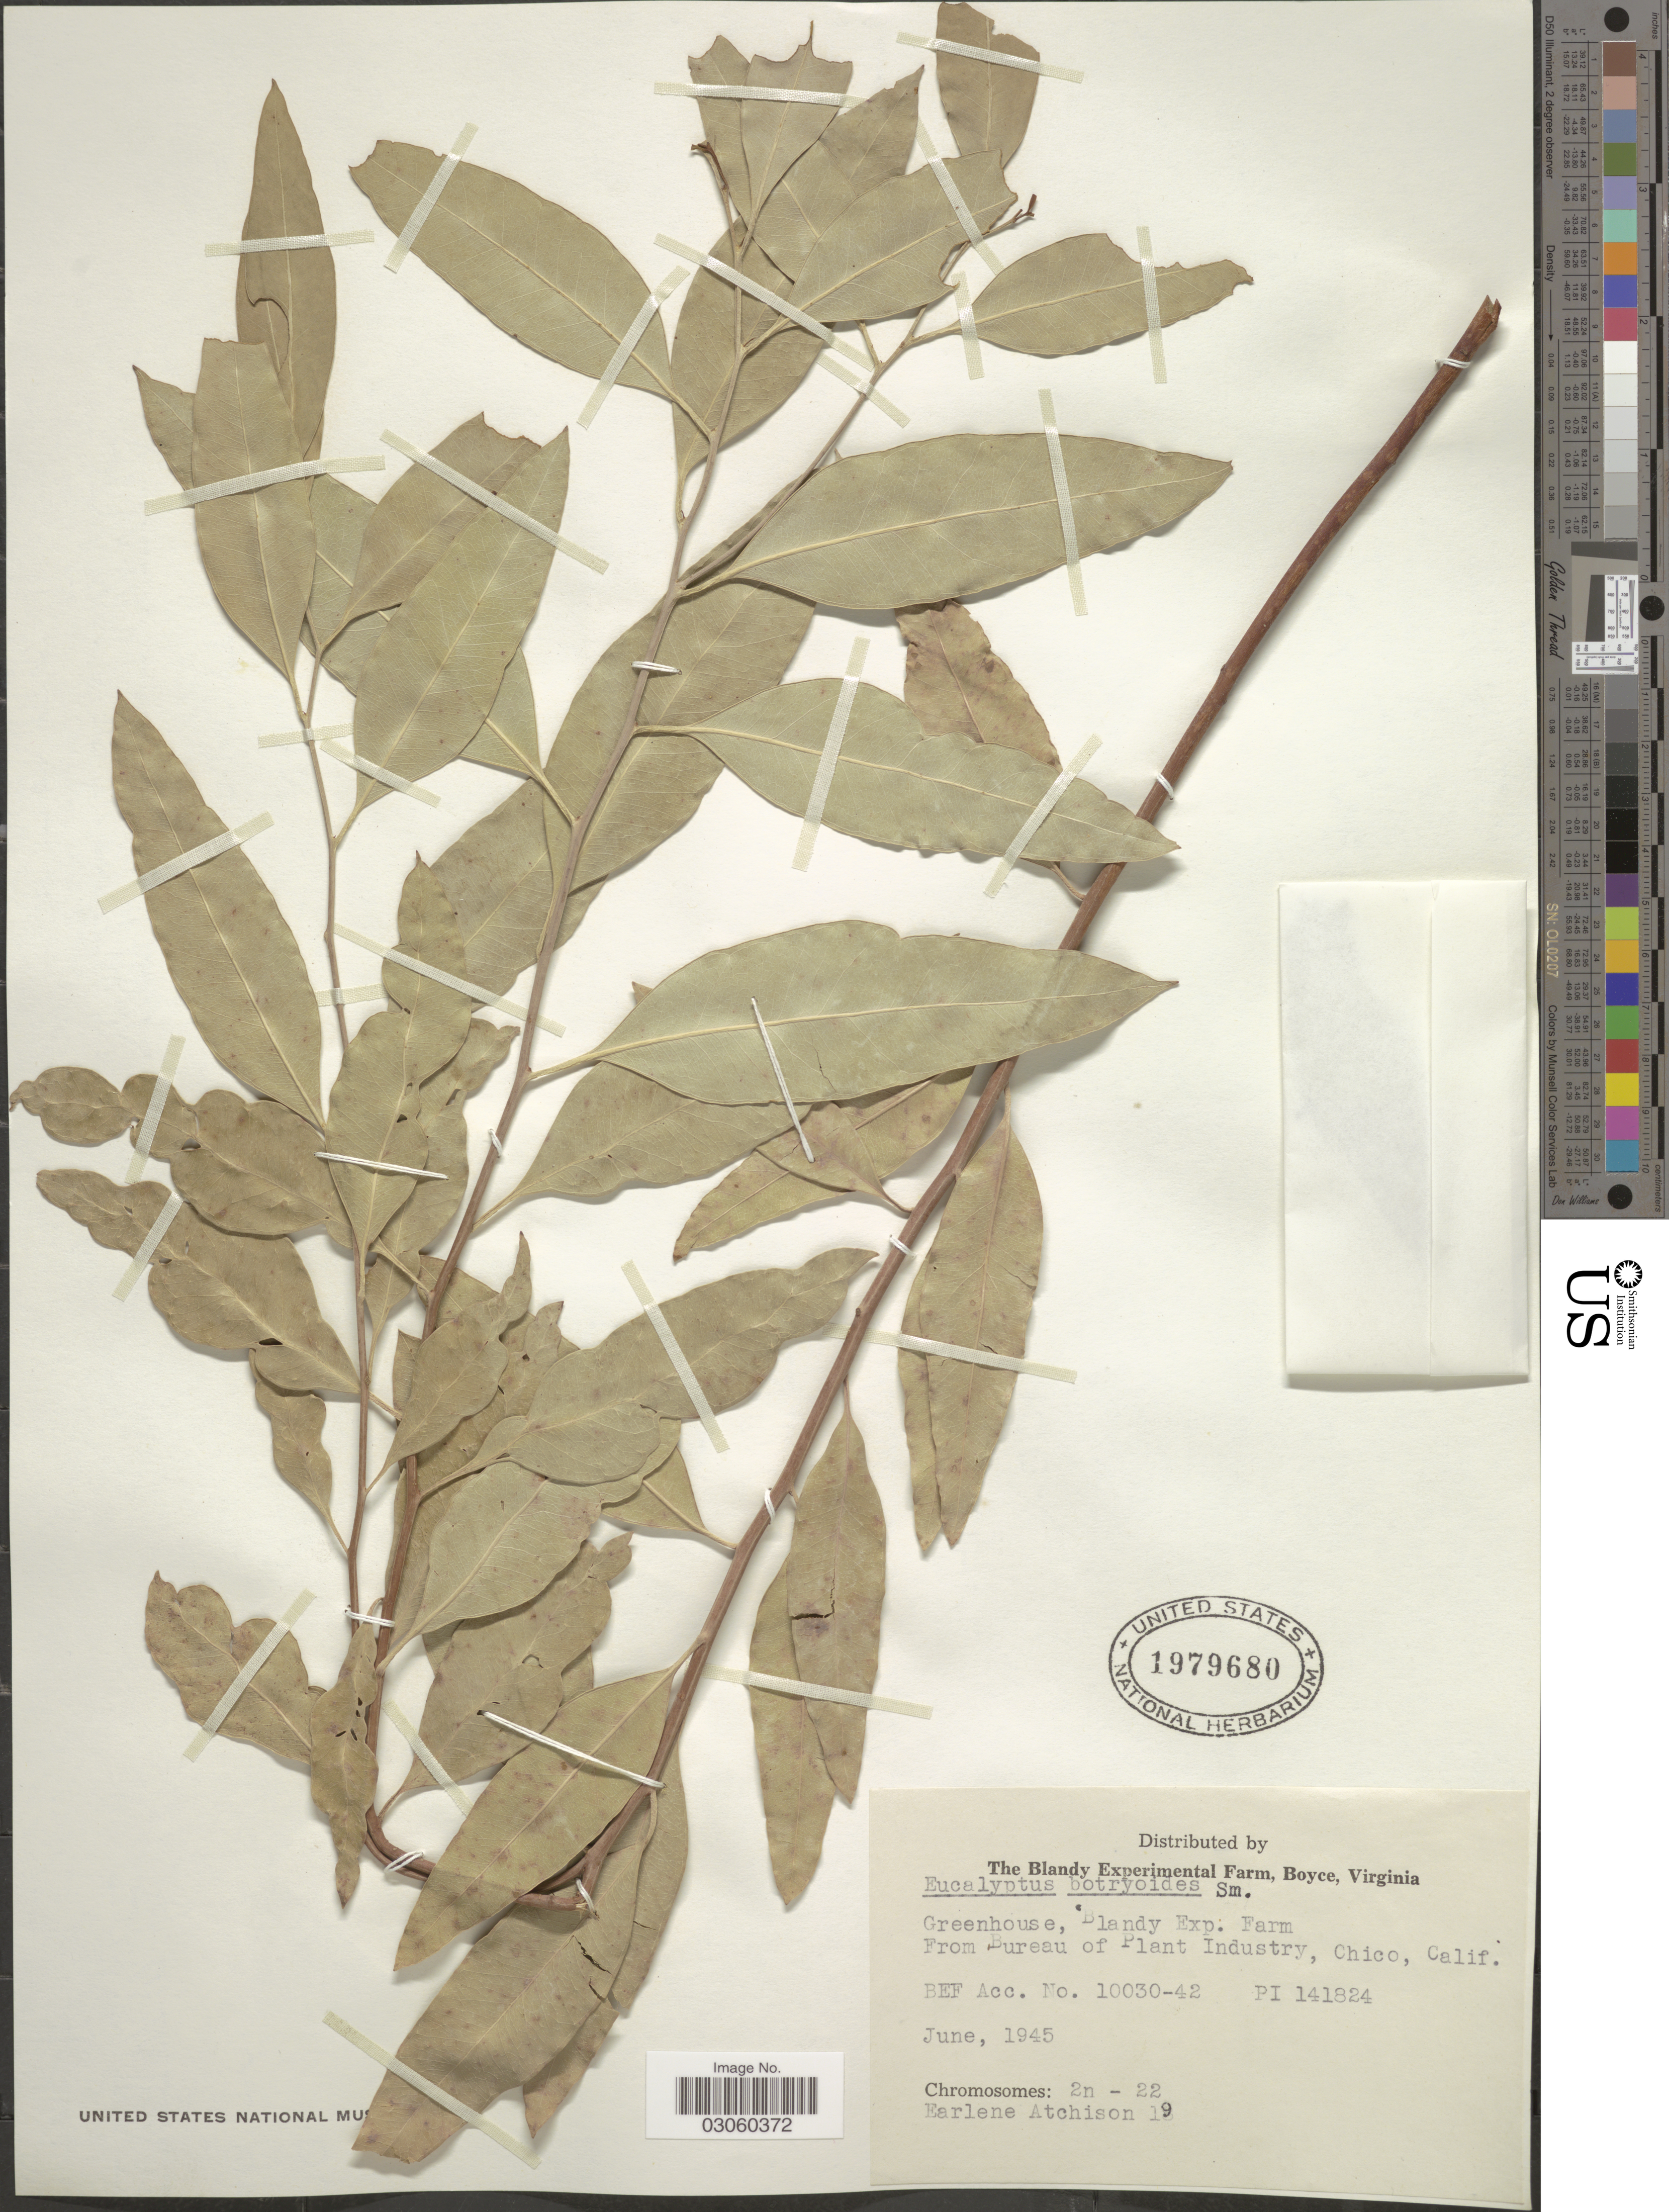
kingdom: Plantae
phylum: Tracheophyta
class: Magnoliopsida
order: Myrtales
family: Myrtaceae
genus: Eucalyptus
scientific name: Eucalyptus botryoides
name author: Sm.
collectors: E. Atchison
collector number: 19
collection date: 1945-06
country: United States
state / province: Virginia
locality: The Blandy Experimental Farm, Boyce.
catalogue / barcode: US 1979680